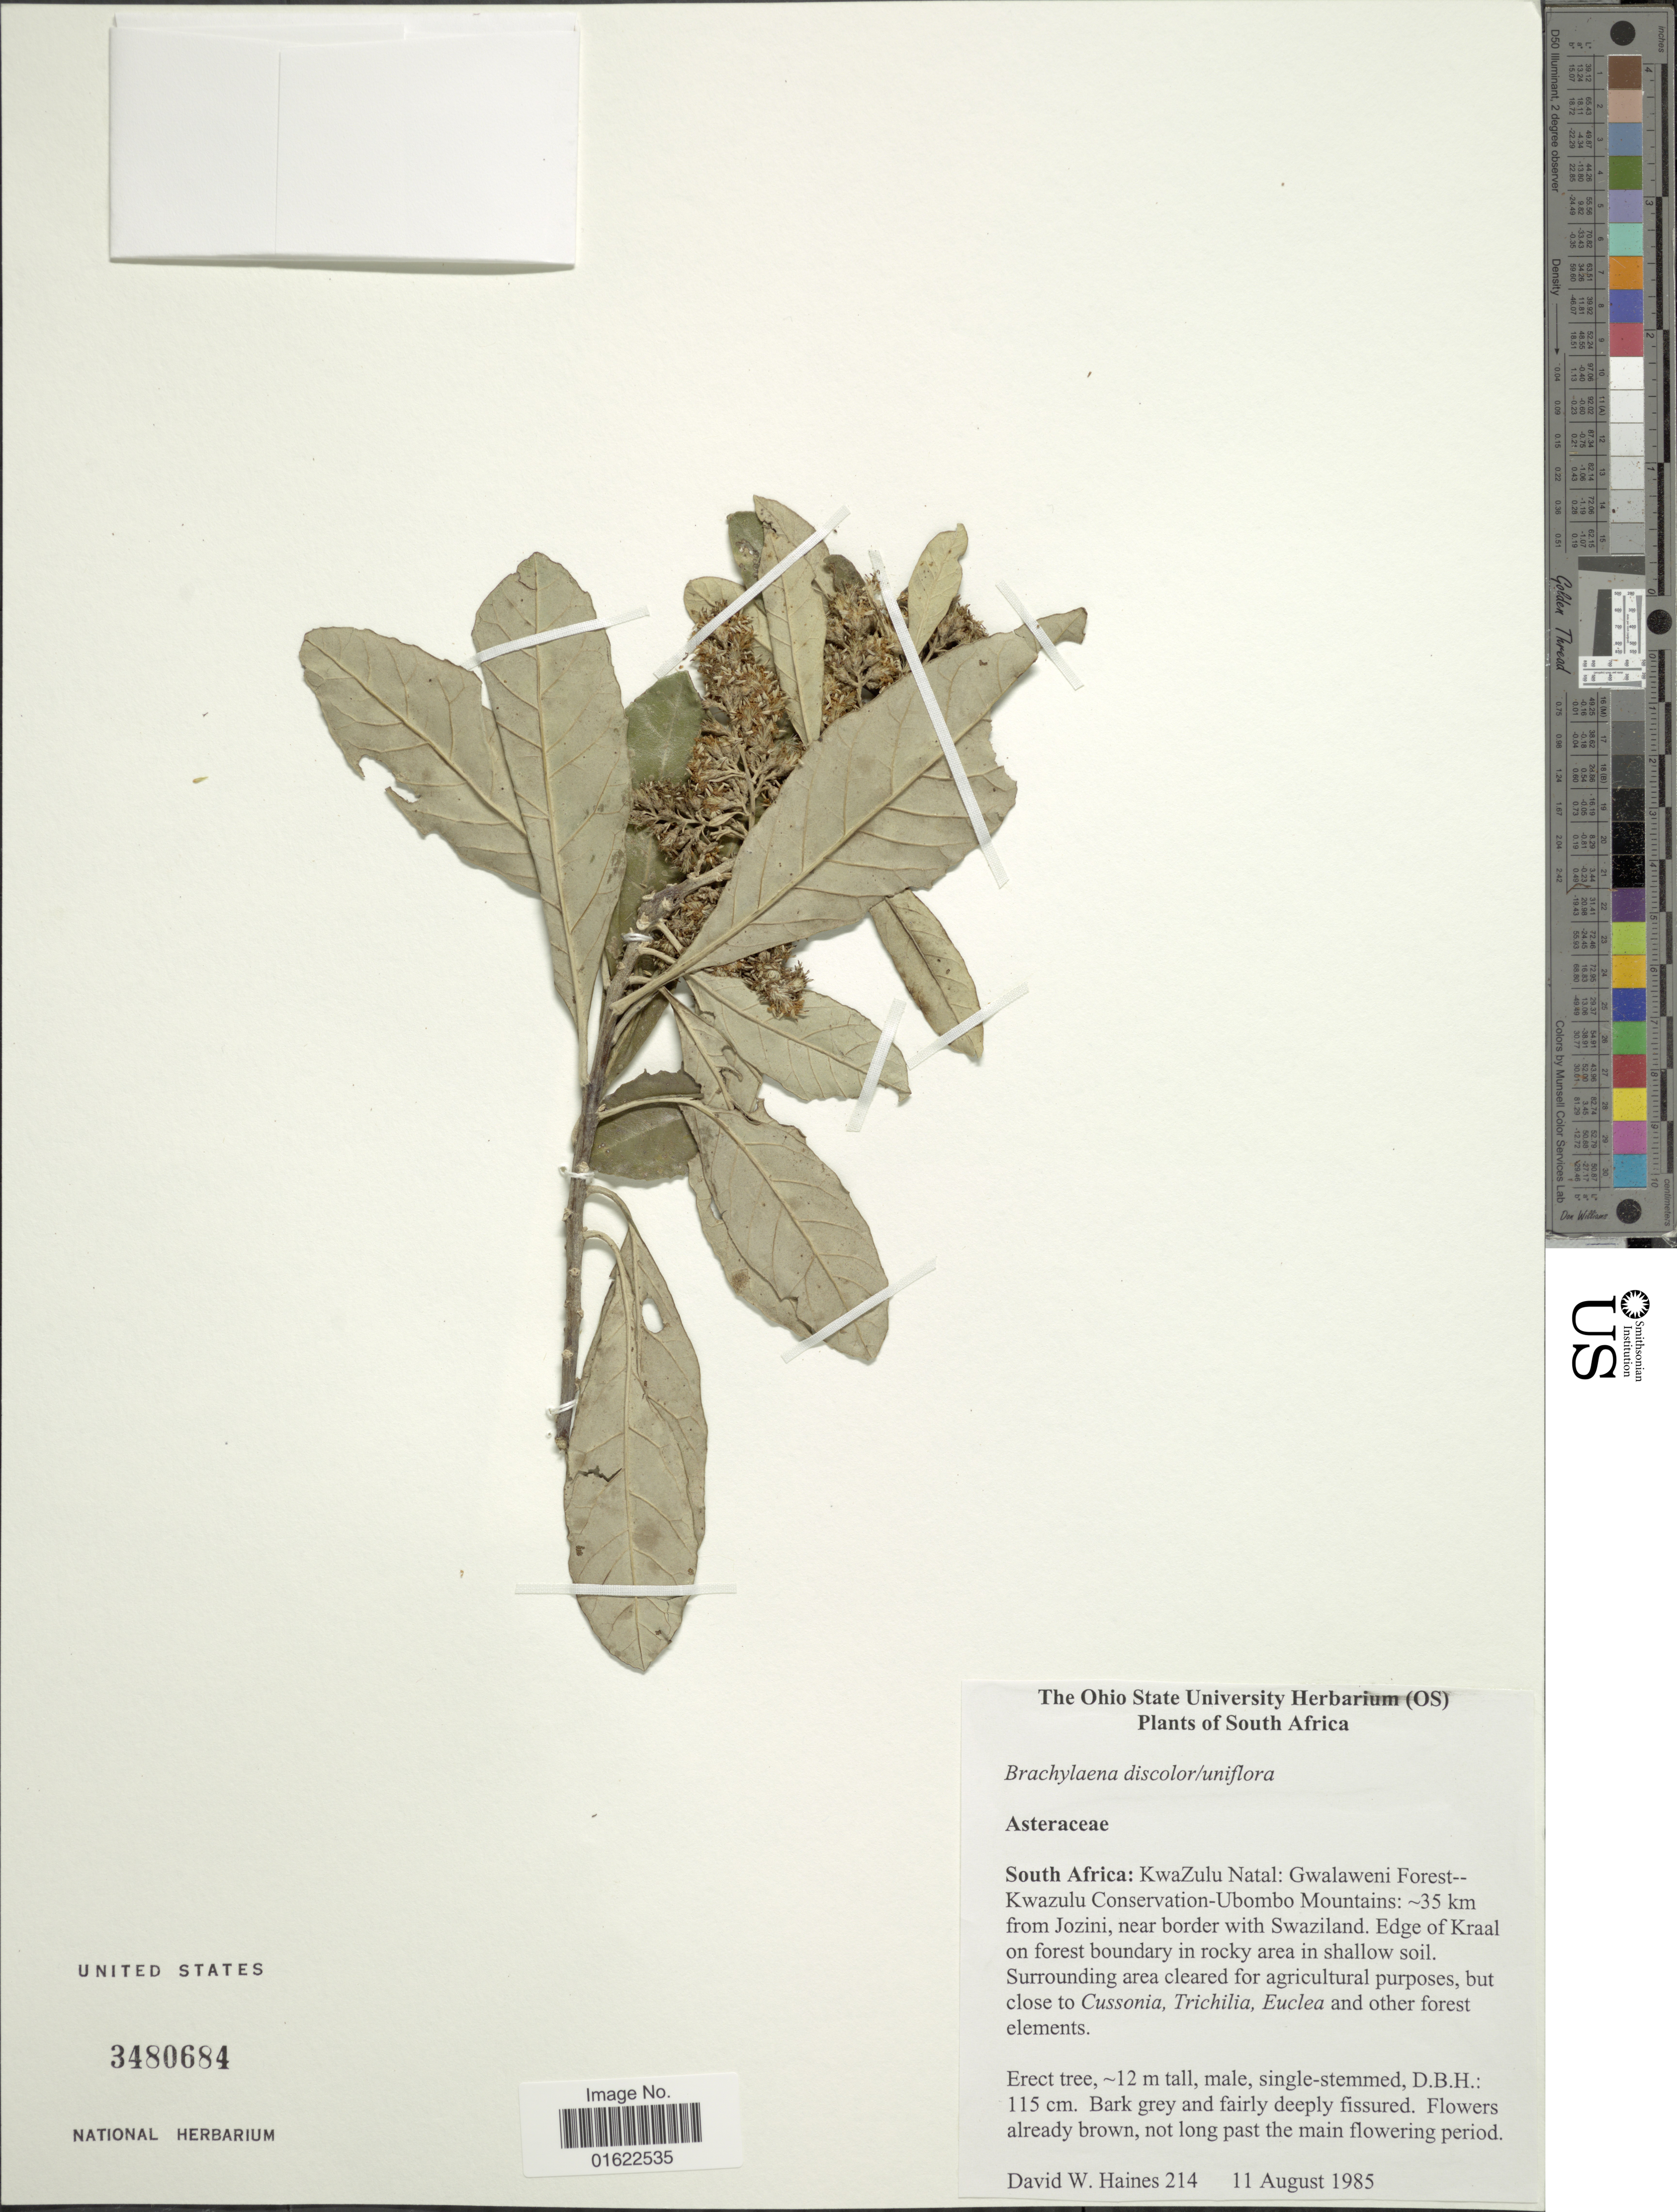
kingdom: Plantae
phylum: Tracheophyta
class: Magnoliopsida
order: Asterales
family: Asteraceae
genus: Brachylaena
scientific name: Brachylaena uniflora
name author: Harv.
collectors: D. Haines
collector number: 214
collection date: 1985-08-11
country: South Africa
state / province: KwaZulu-Natal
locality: Gwalaweni Forest -- Kwazulu Conservation-Ubombo Mountains: 35 km from Jozini, near border with Swaziland, Edge of Kraal on forest boundary in rocky area in shallow soil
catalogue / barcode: US 3480684